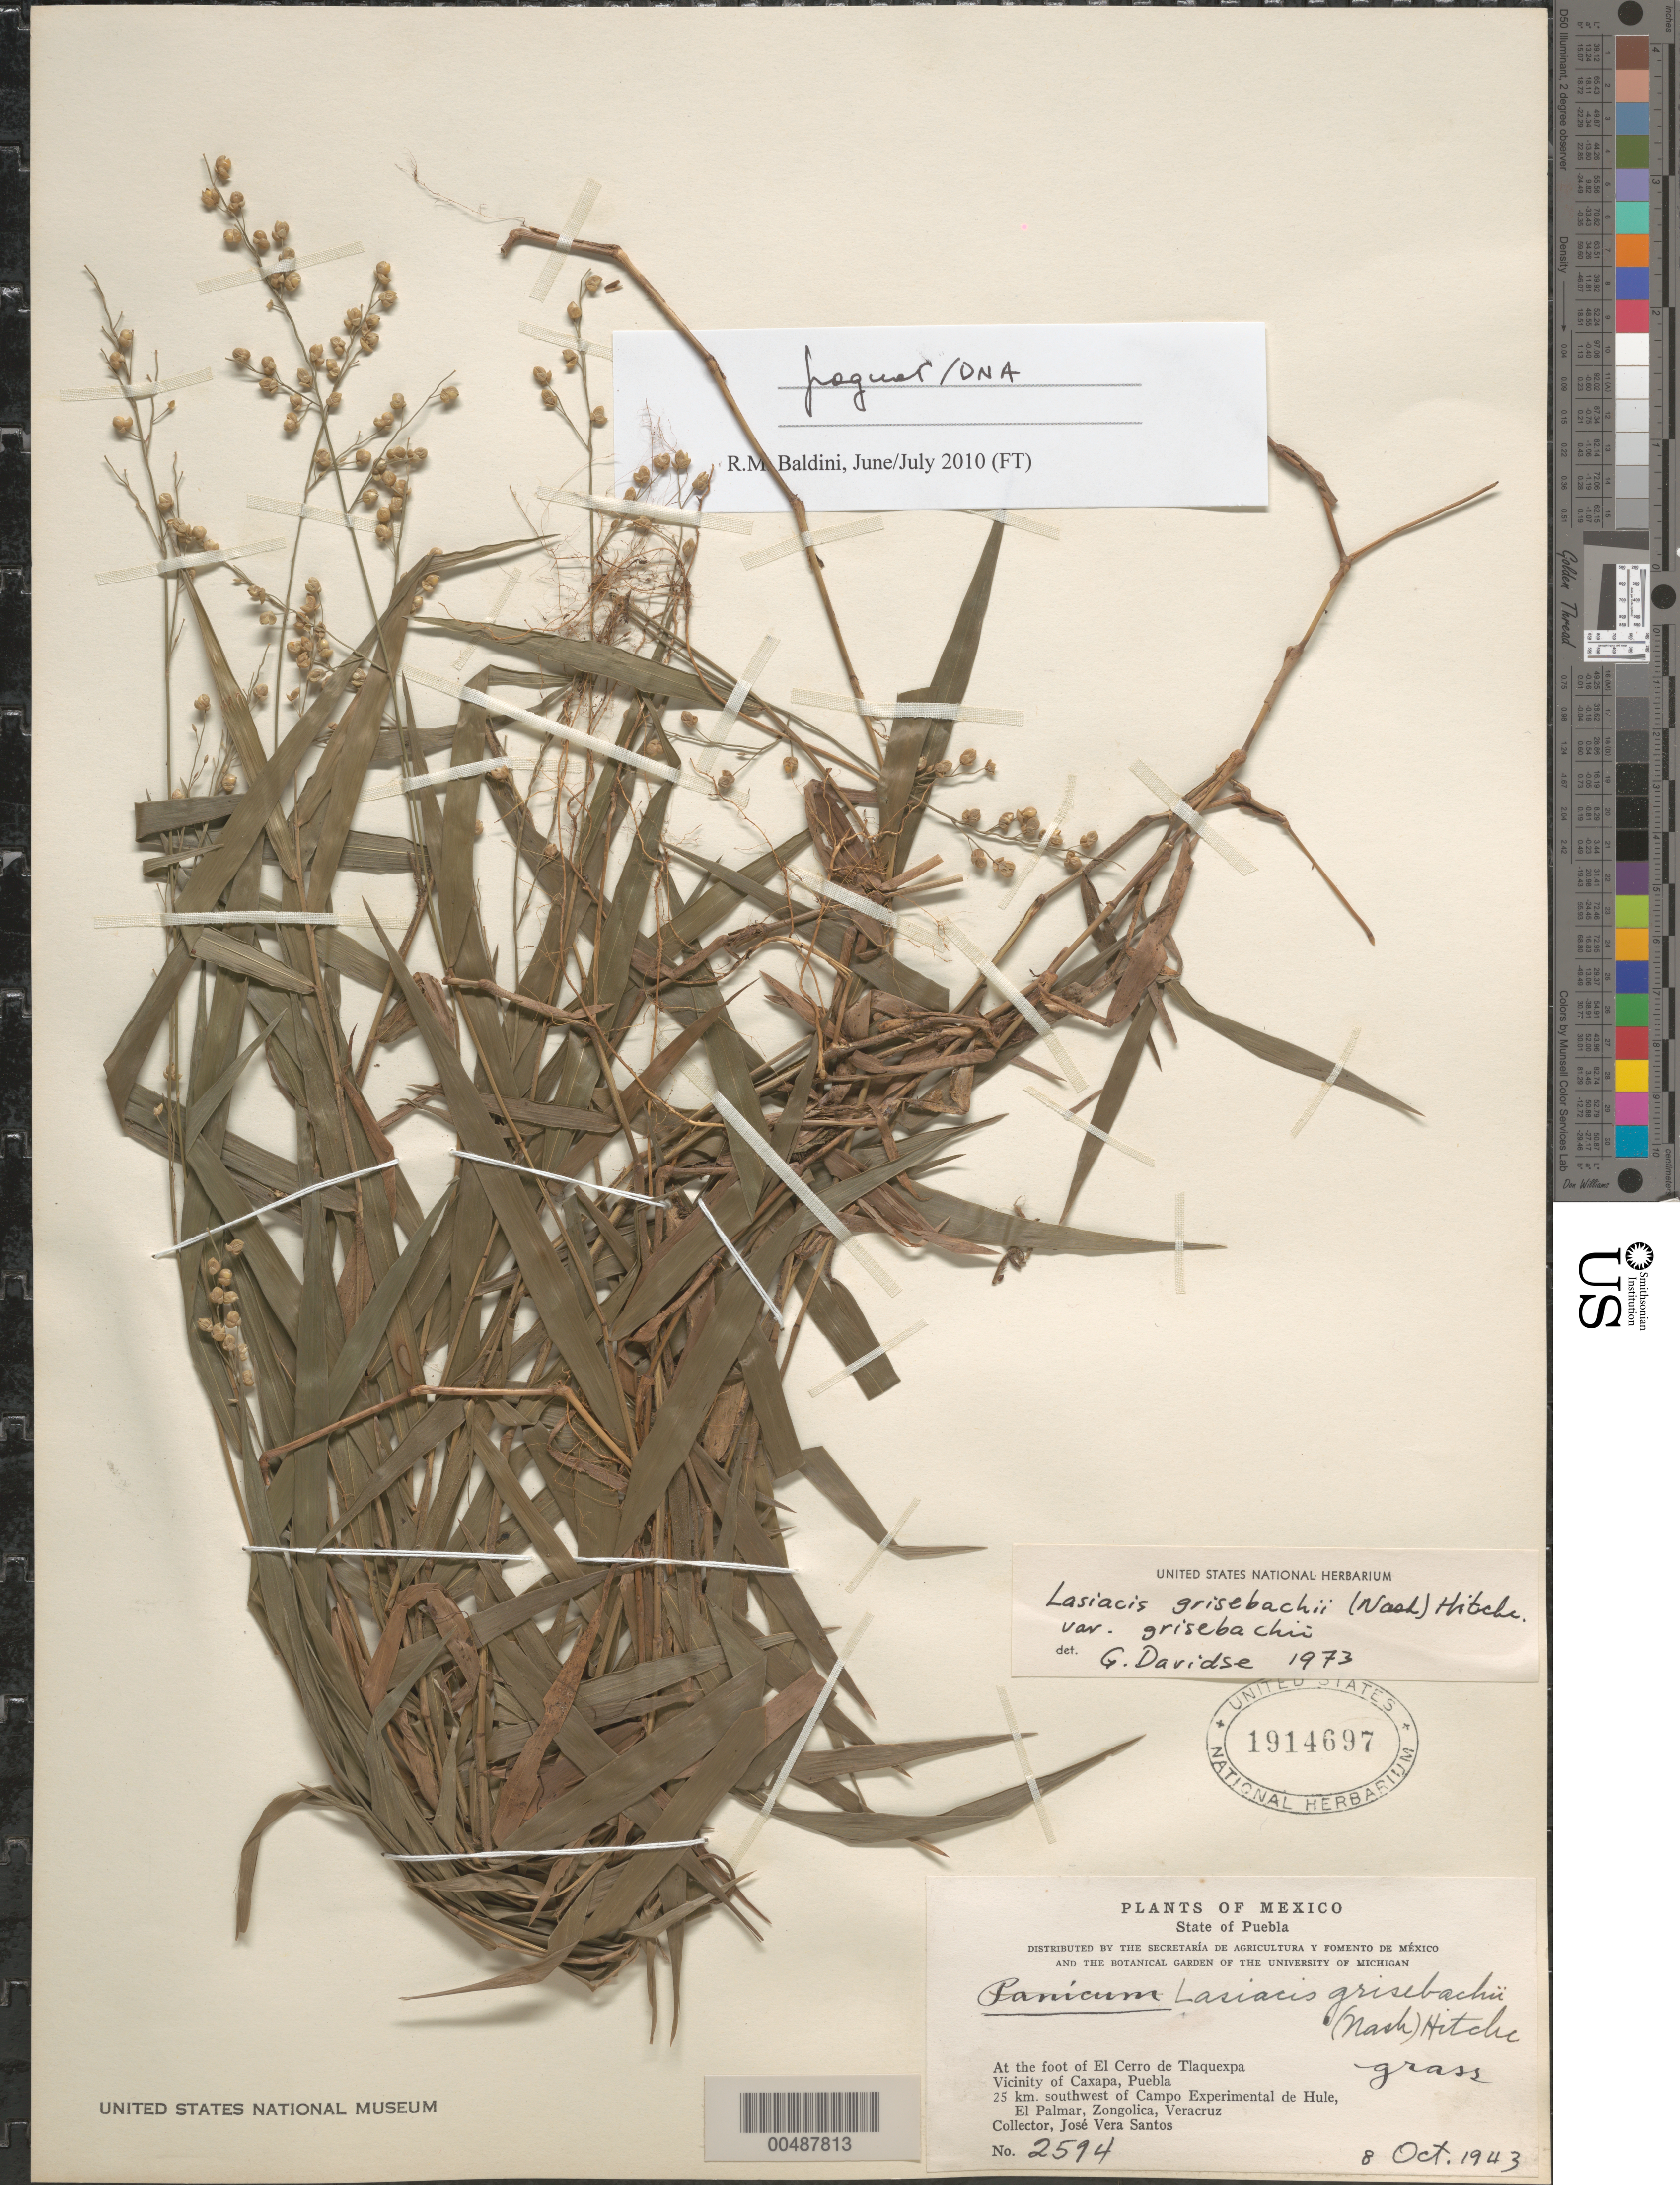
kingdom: Plantae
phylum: Tracheophyta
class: Liliopsida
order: Poales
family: Poaceae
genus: Lasiacis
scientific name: Lasiacis grisebachii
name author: (Nash) Hitchc.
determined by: Davidse, Gerrit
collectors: J. V. Santos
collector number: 2594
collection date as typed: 8 Oct 1943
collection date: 1943-10-08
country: Mexico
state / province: Puebla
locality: At the foot of El Cerro de Tlaquexpa, vicinity of Caxapa, 25 km SW of Campo Experimental de Hule, El Palmar, Zongolica, Veracruz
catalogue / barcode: US 1914697